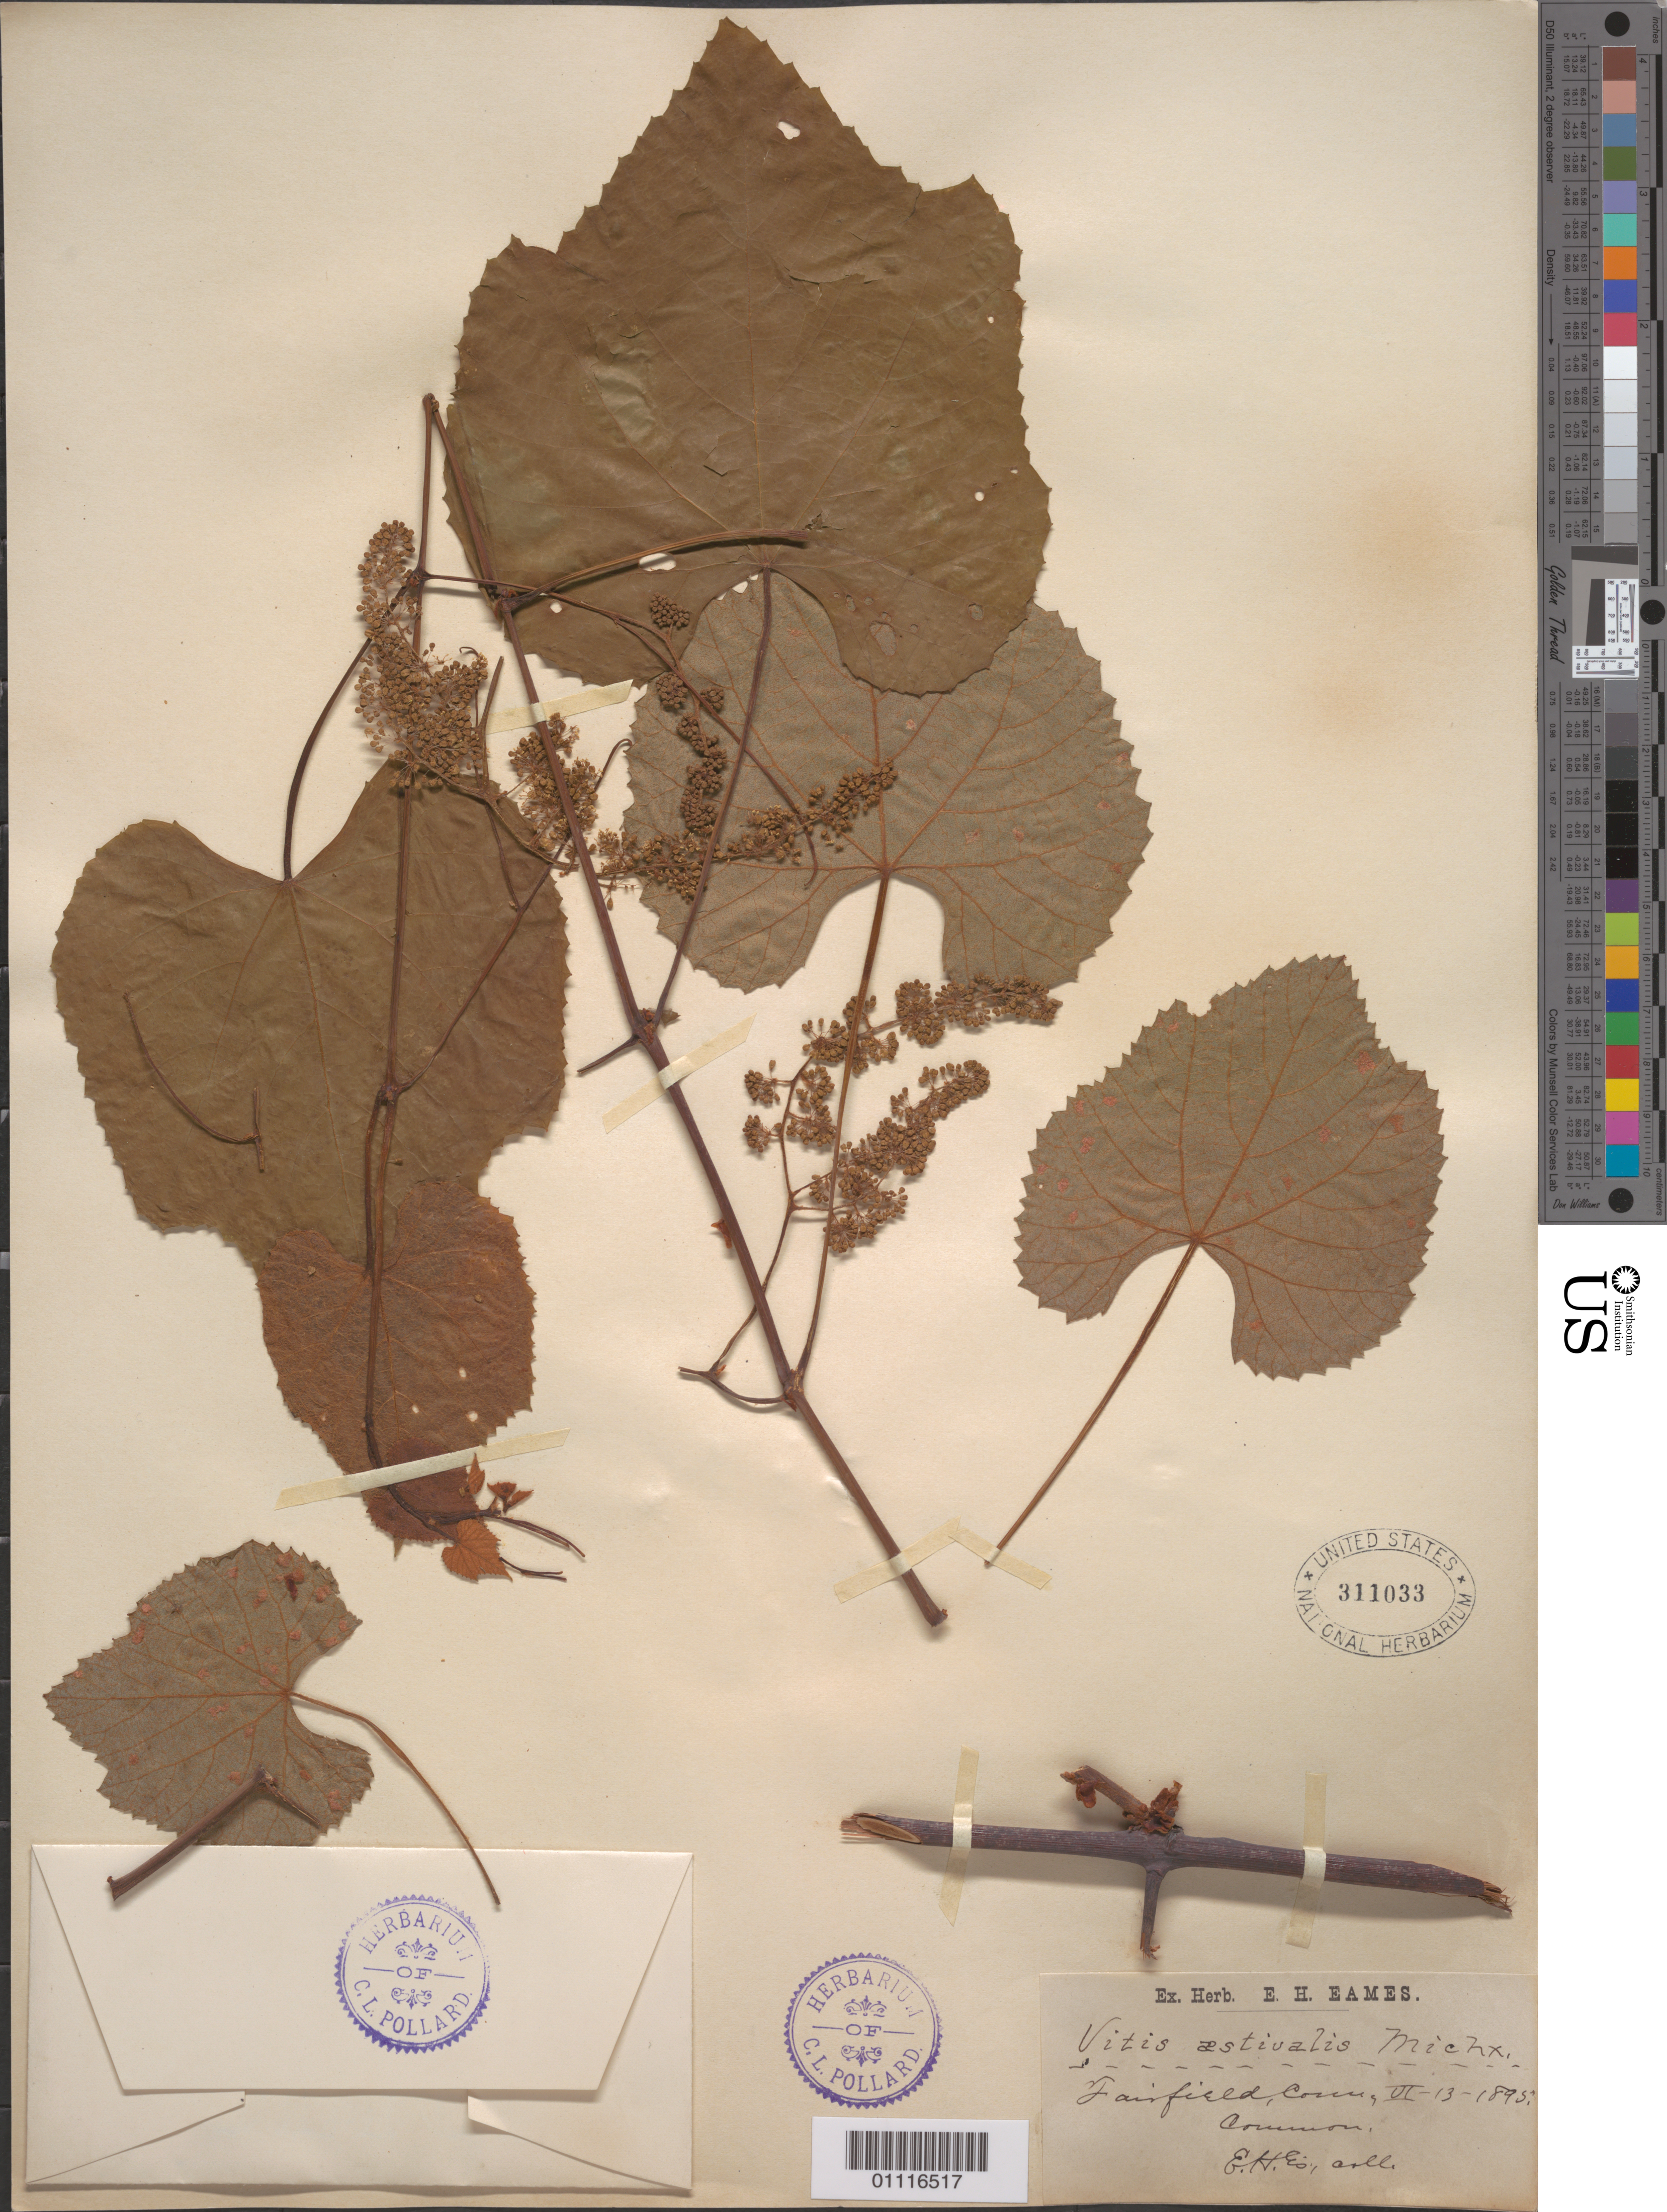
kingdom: Plantae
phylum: Tracheophyta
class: Magnoliopsida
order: Vitales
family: Vitaceae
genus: Vitis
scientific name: Vitis aestivalis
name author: Michx.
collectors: E. H. Eames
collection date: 1895-06-13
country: United States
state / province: Connecticut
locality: Fairfield.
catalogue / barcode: US 311033